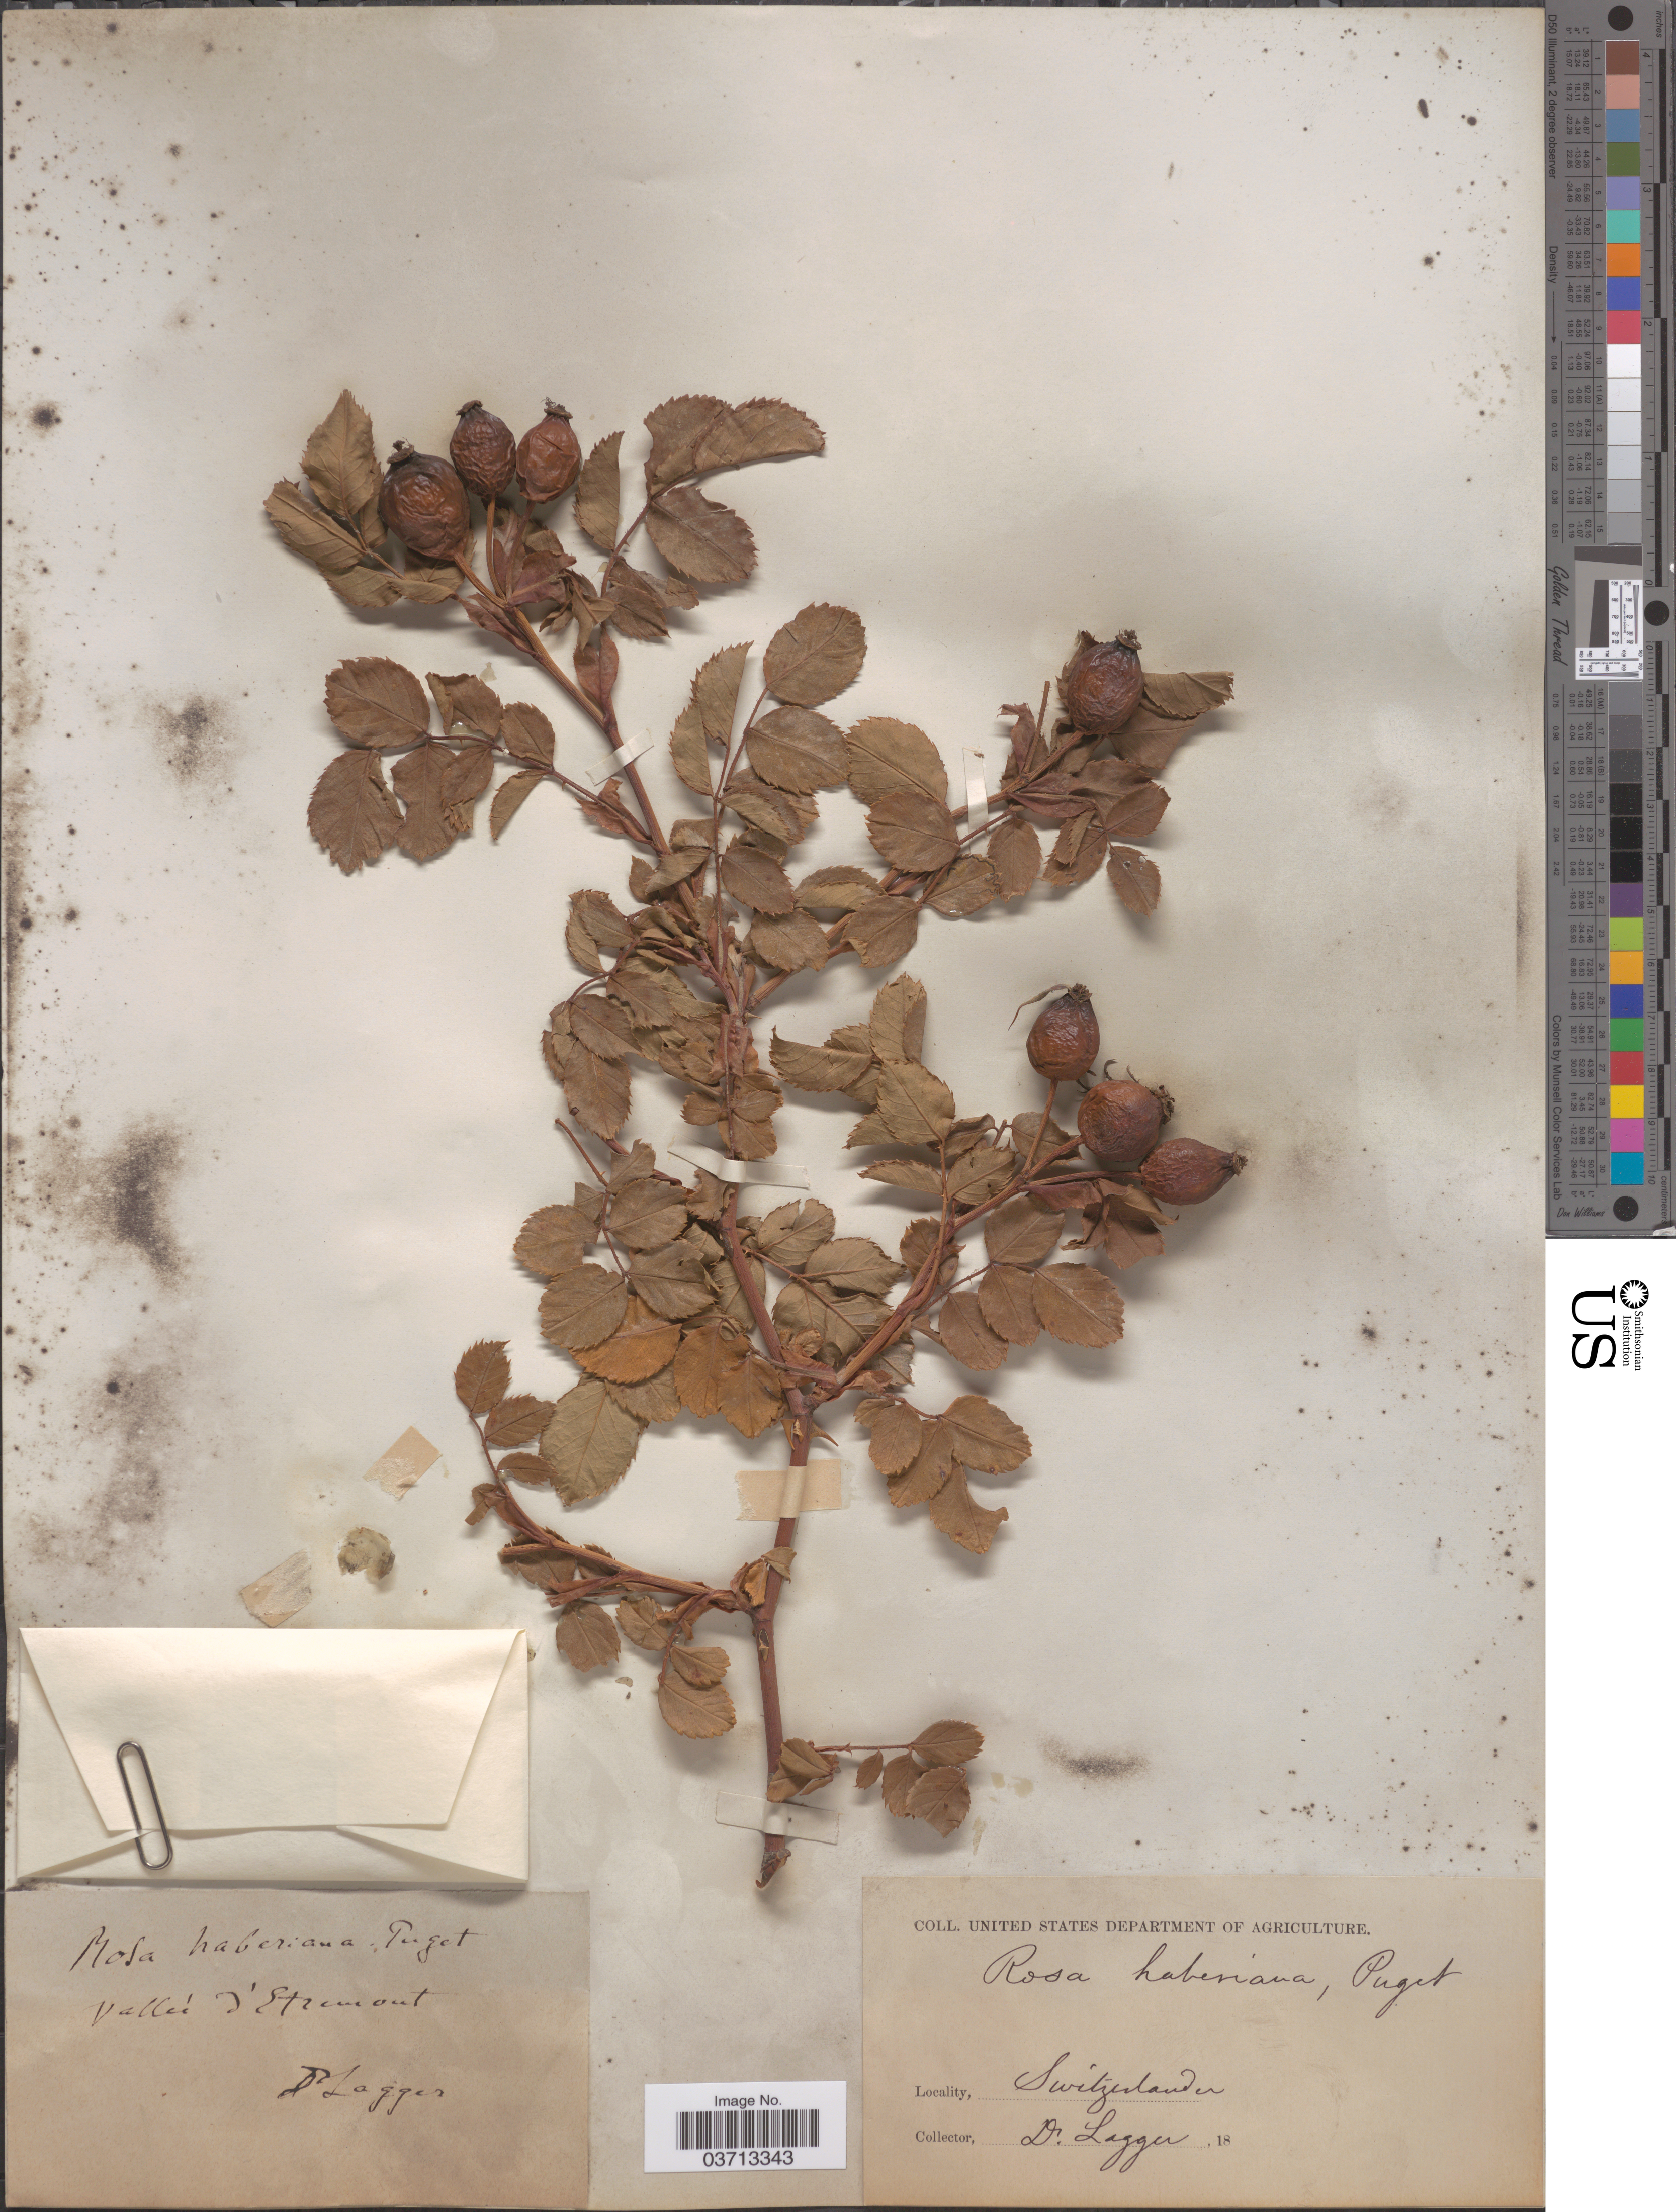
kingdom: Plantae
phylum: Tracheophyta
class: Magnoliopsida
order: Rosales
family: Rosaceae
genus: Rosa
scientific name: Rosa haberiana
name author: Puget ex Déségl.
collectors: F. J. Lagger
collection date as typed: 18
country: Switzerland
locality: Valleé d'Etremont.